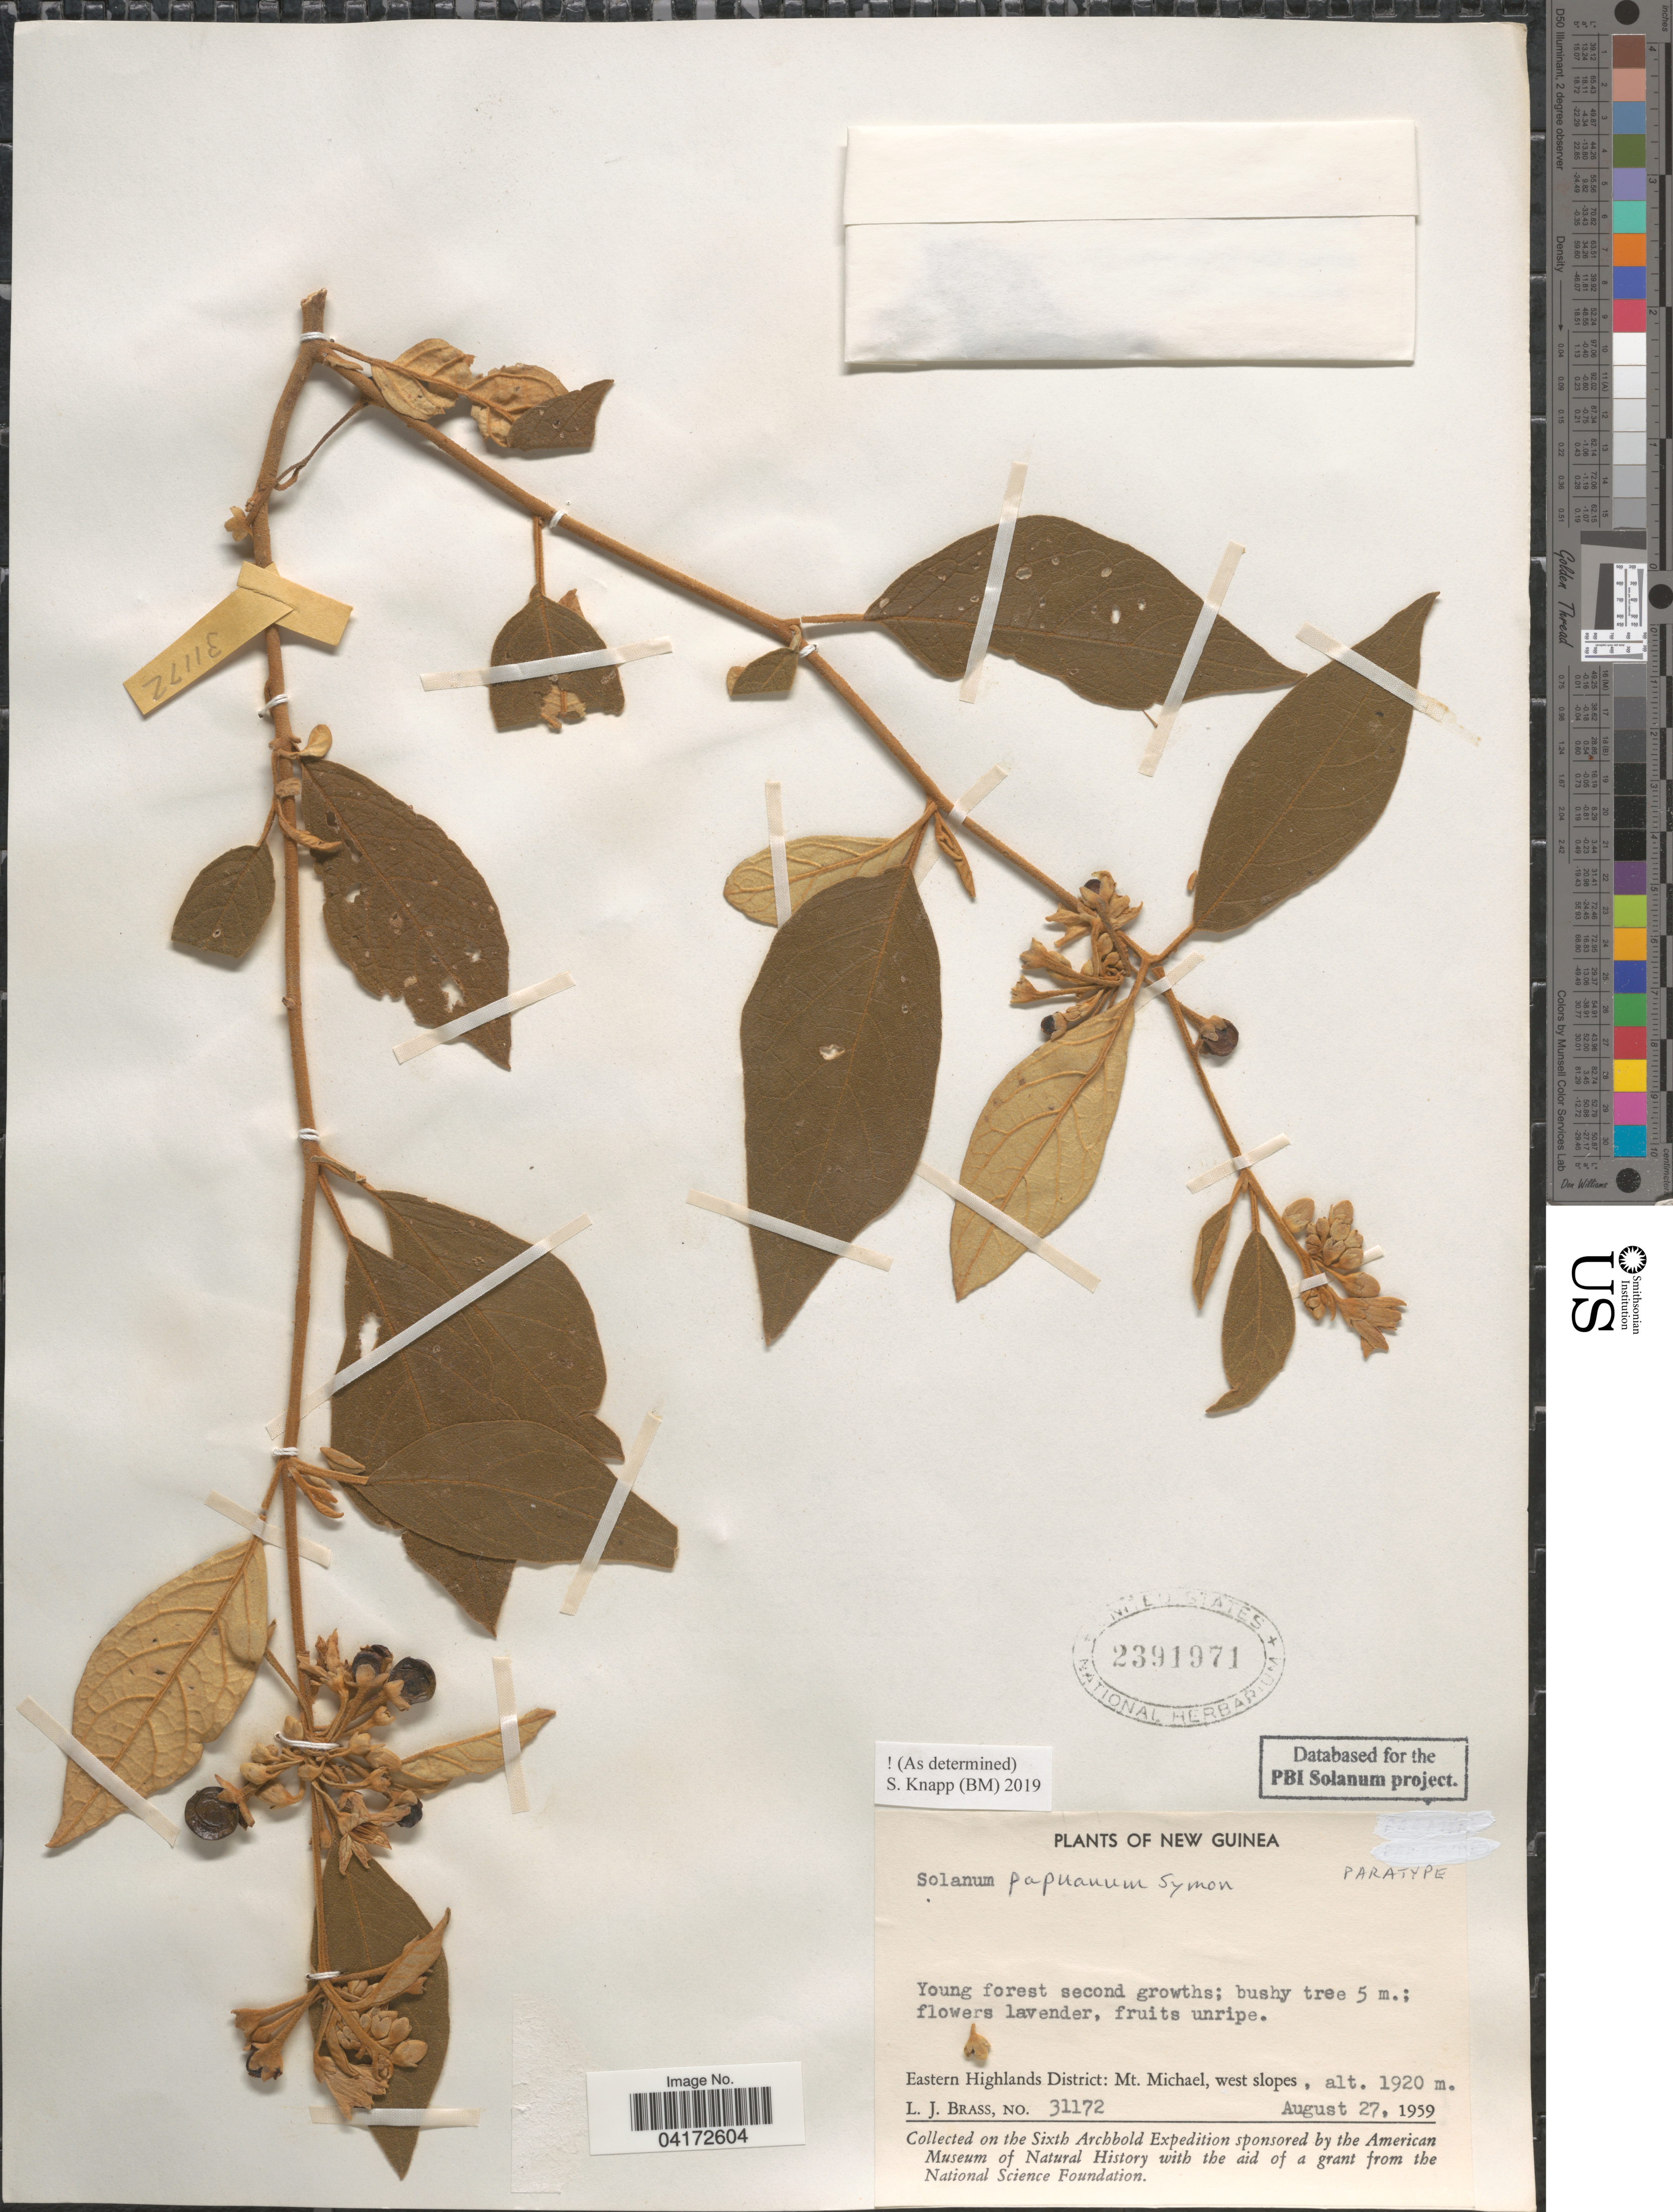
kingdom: Plantae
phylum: Tracheophyta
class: Magnoliopsida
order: Solanales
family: Solanaceae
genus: Solanum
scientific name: Solanum papuanum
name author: Symon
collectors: L. J. Brass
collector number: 31172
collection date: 1959-08-27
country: Papua New Guinea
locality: New Guinea. Eastern Highlands District: Mt. Michael, west slopes. Sixth Archbold Expedition.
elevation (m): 1920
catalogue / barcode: US 2391971